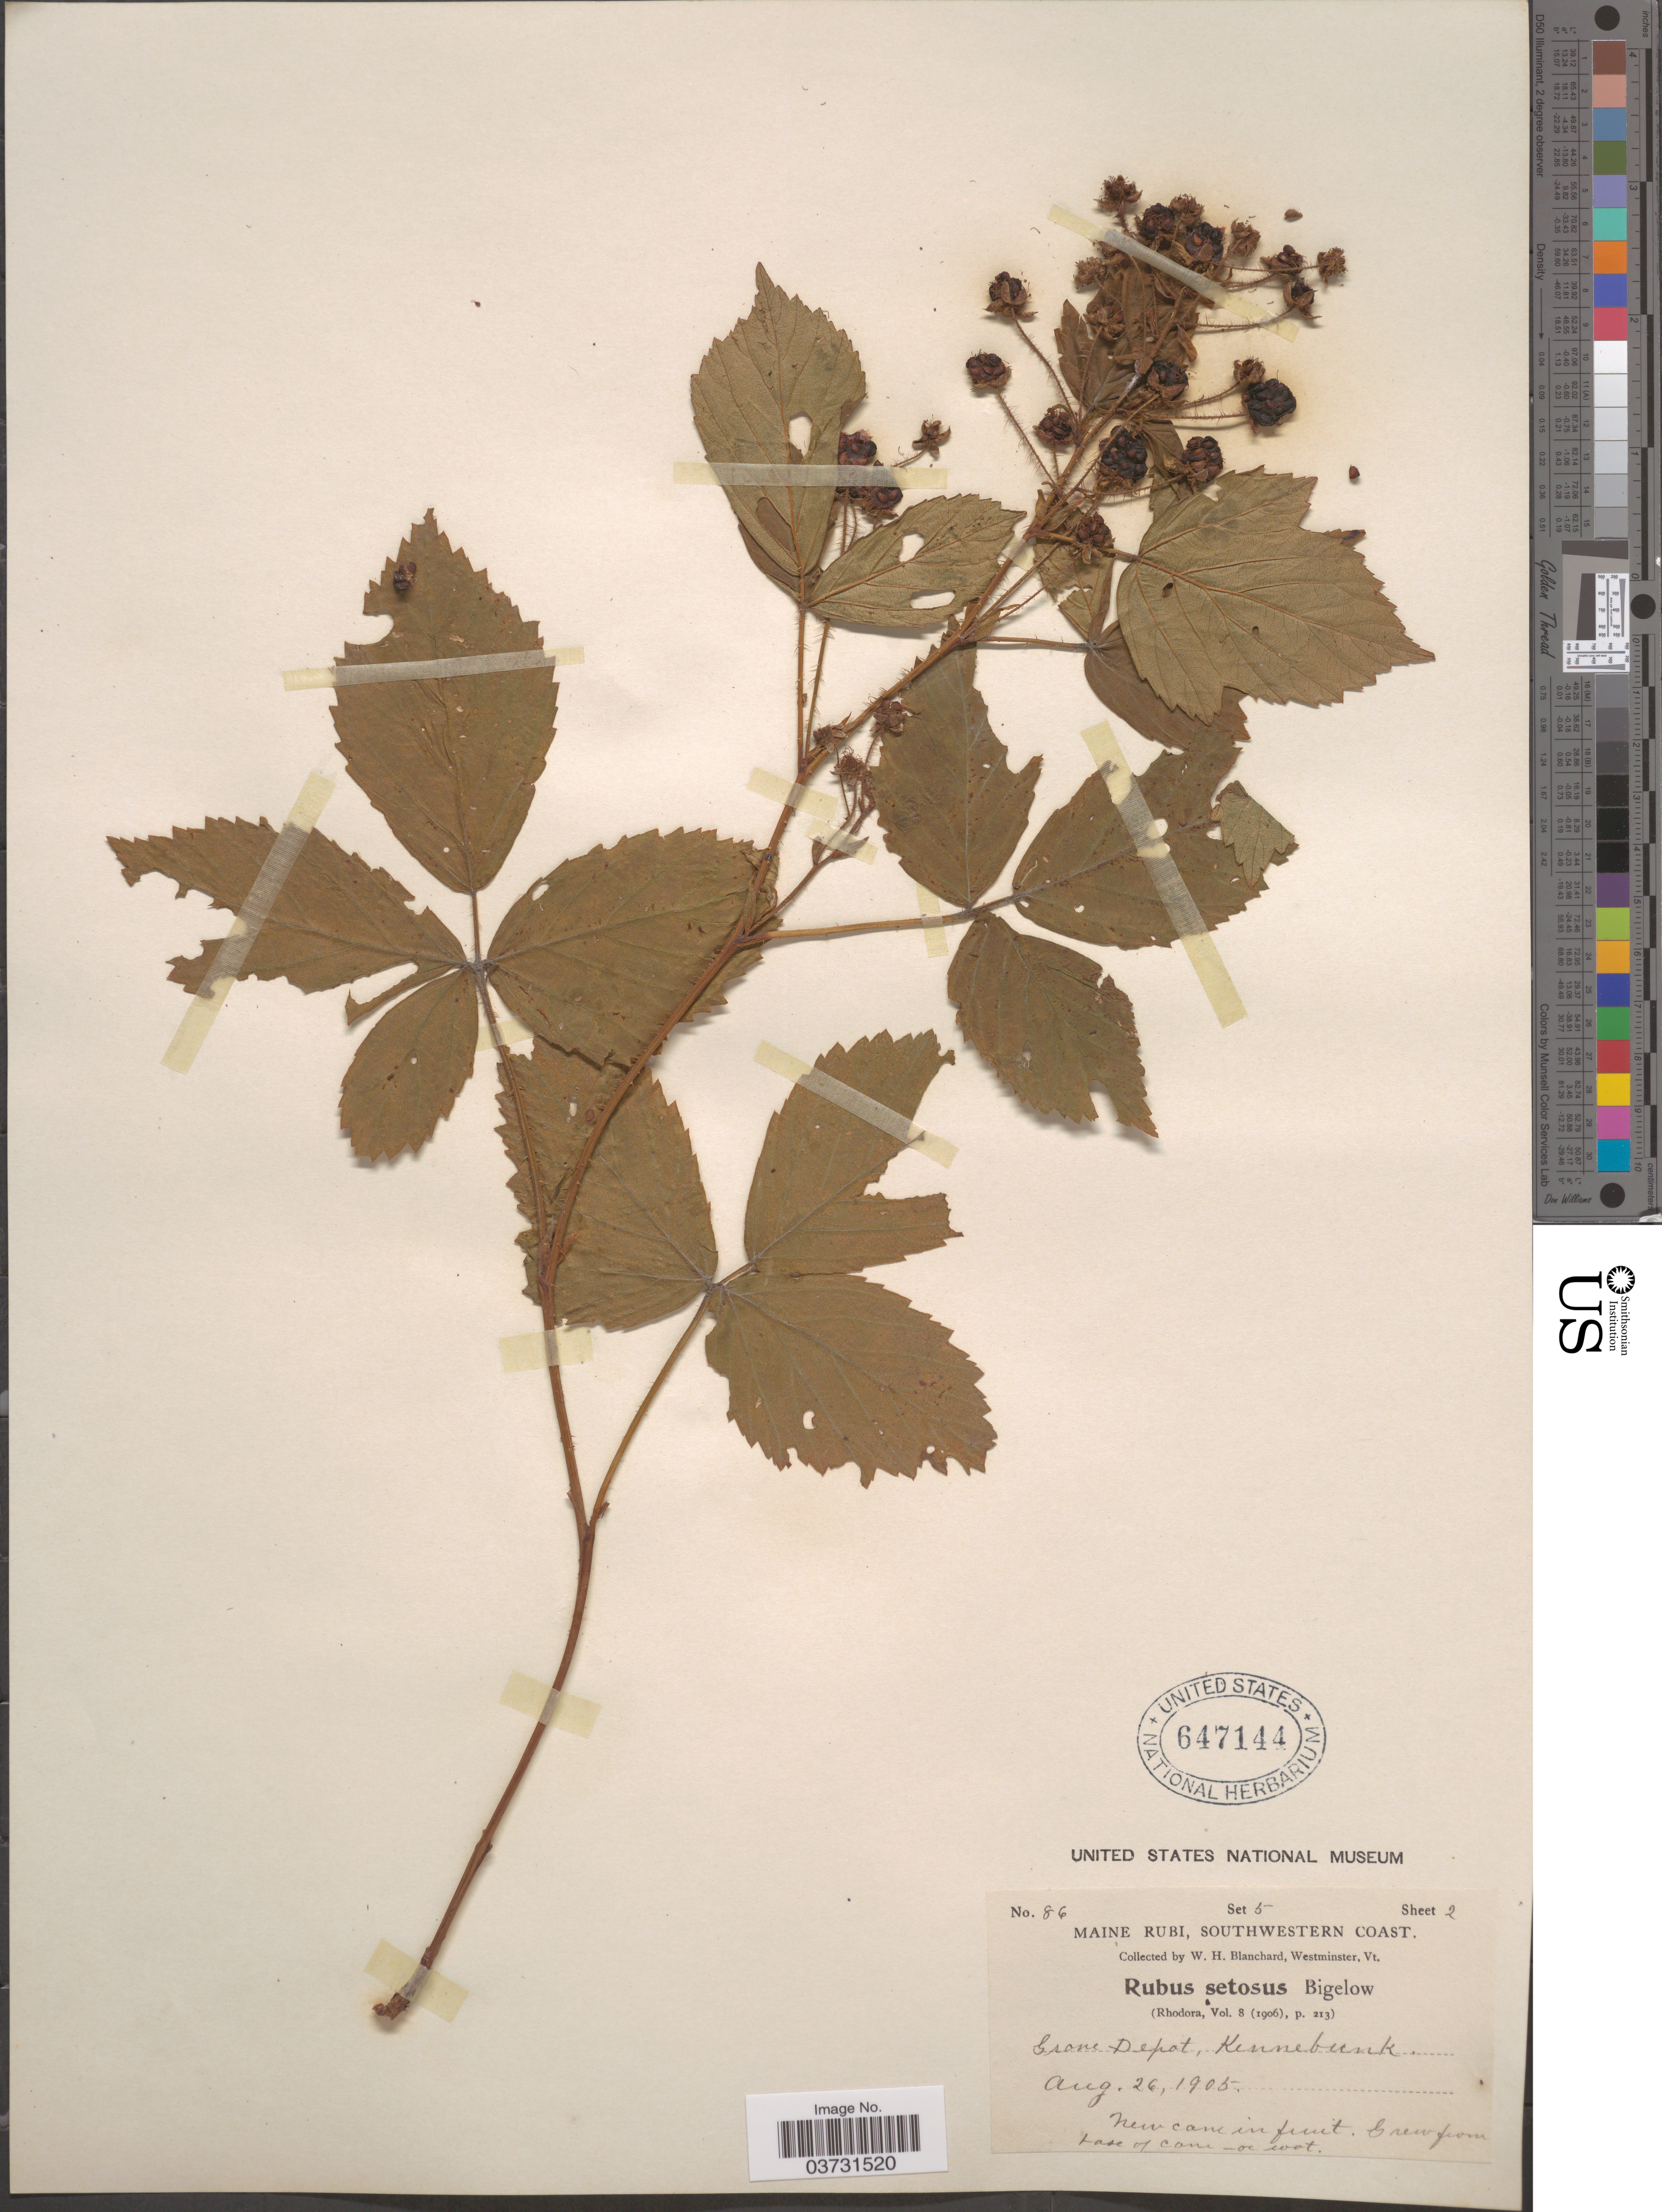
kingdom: Plantae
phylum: Tracheophyta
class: Magnoliopsida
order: Rosales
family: Rosaceae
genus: Rubus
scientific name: Rubus nigricans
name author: Rydb. in Britton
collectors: W. H. Blanchard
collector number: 86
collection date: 1905-08-26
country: United States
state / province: Maine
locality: Southwestern Coast. Grove Depot, Kennebunk.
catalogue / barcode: US 647144